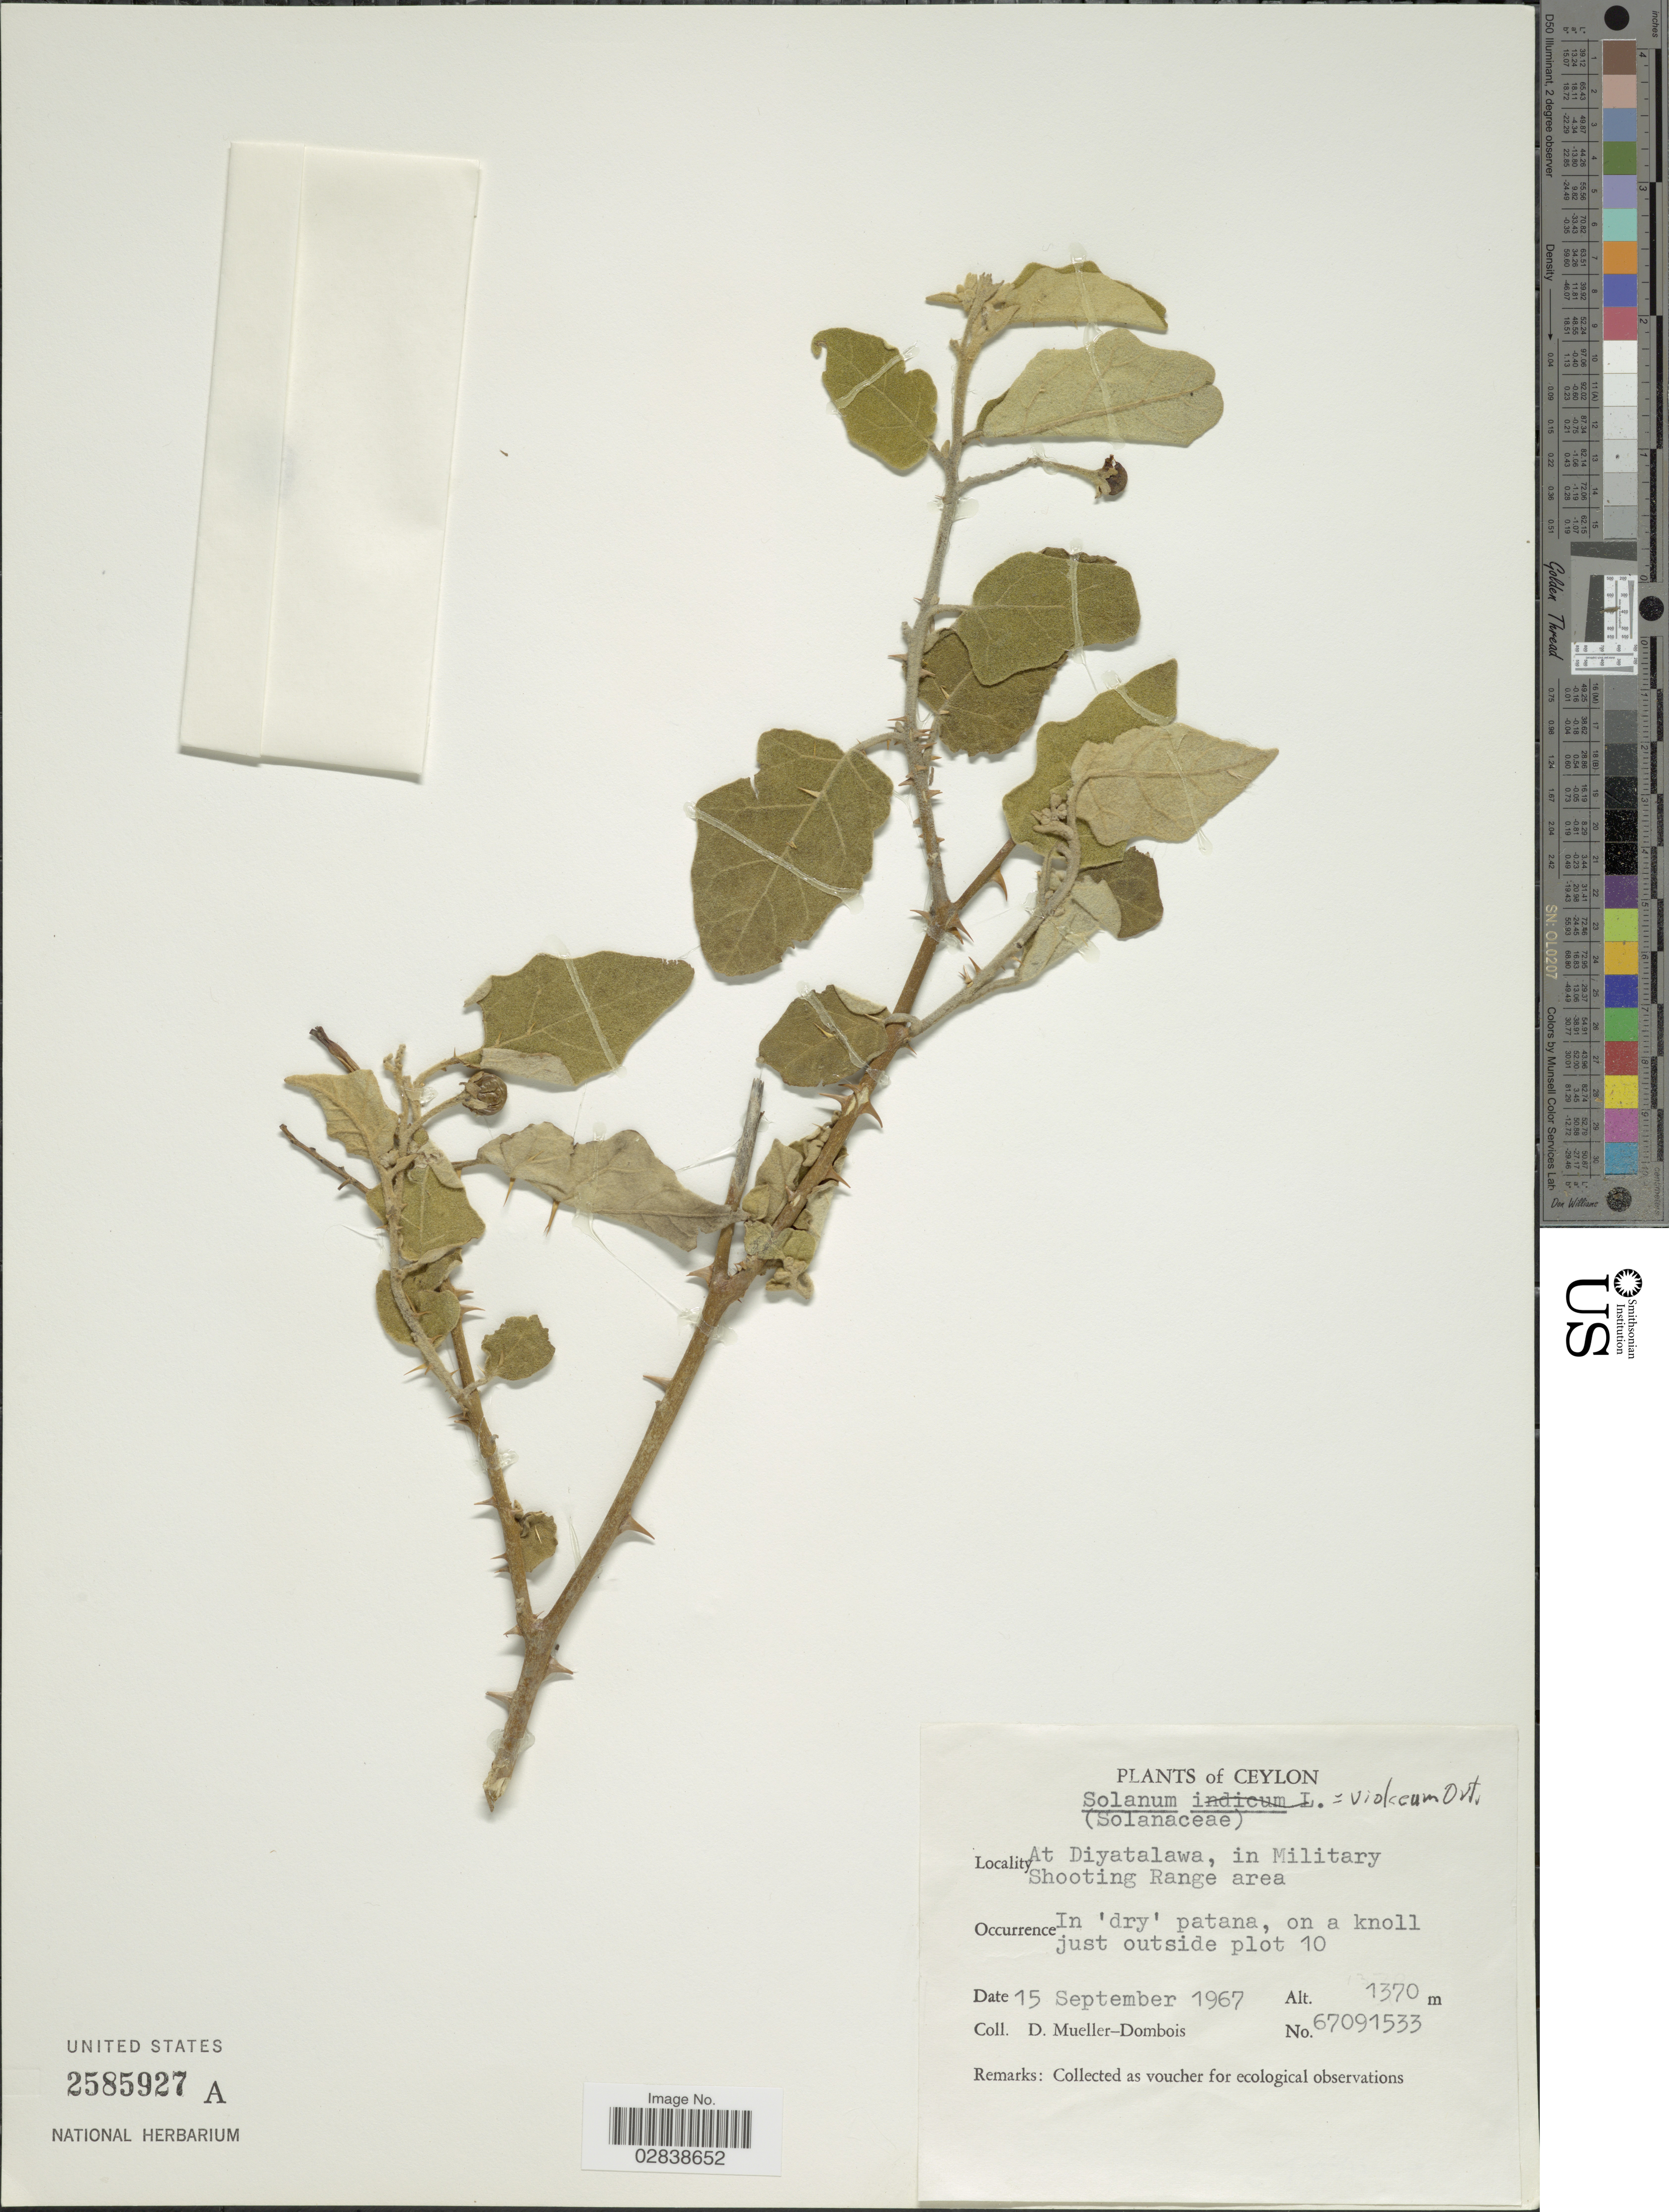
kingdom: Plantae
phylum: Tracheophyta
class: Magnoliopsida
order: Solanales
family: Solanaceae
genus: Solanum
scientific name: Solanum violaceum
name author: Ortega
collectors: D. Mueller-Dombois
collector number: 67091533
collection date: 1967-09-15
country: Sri Lanka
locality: Ceylon. At Diyatalawa, in Military Shooting Range area. In 'dry' patana, on a knoll just outside plot 10.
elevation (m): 1370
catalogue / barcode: US 2585927A